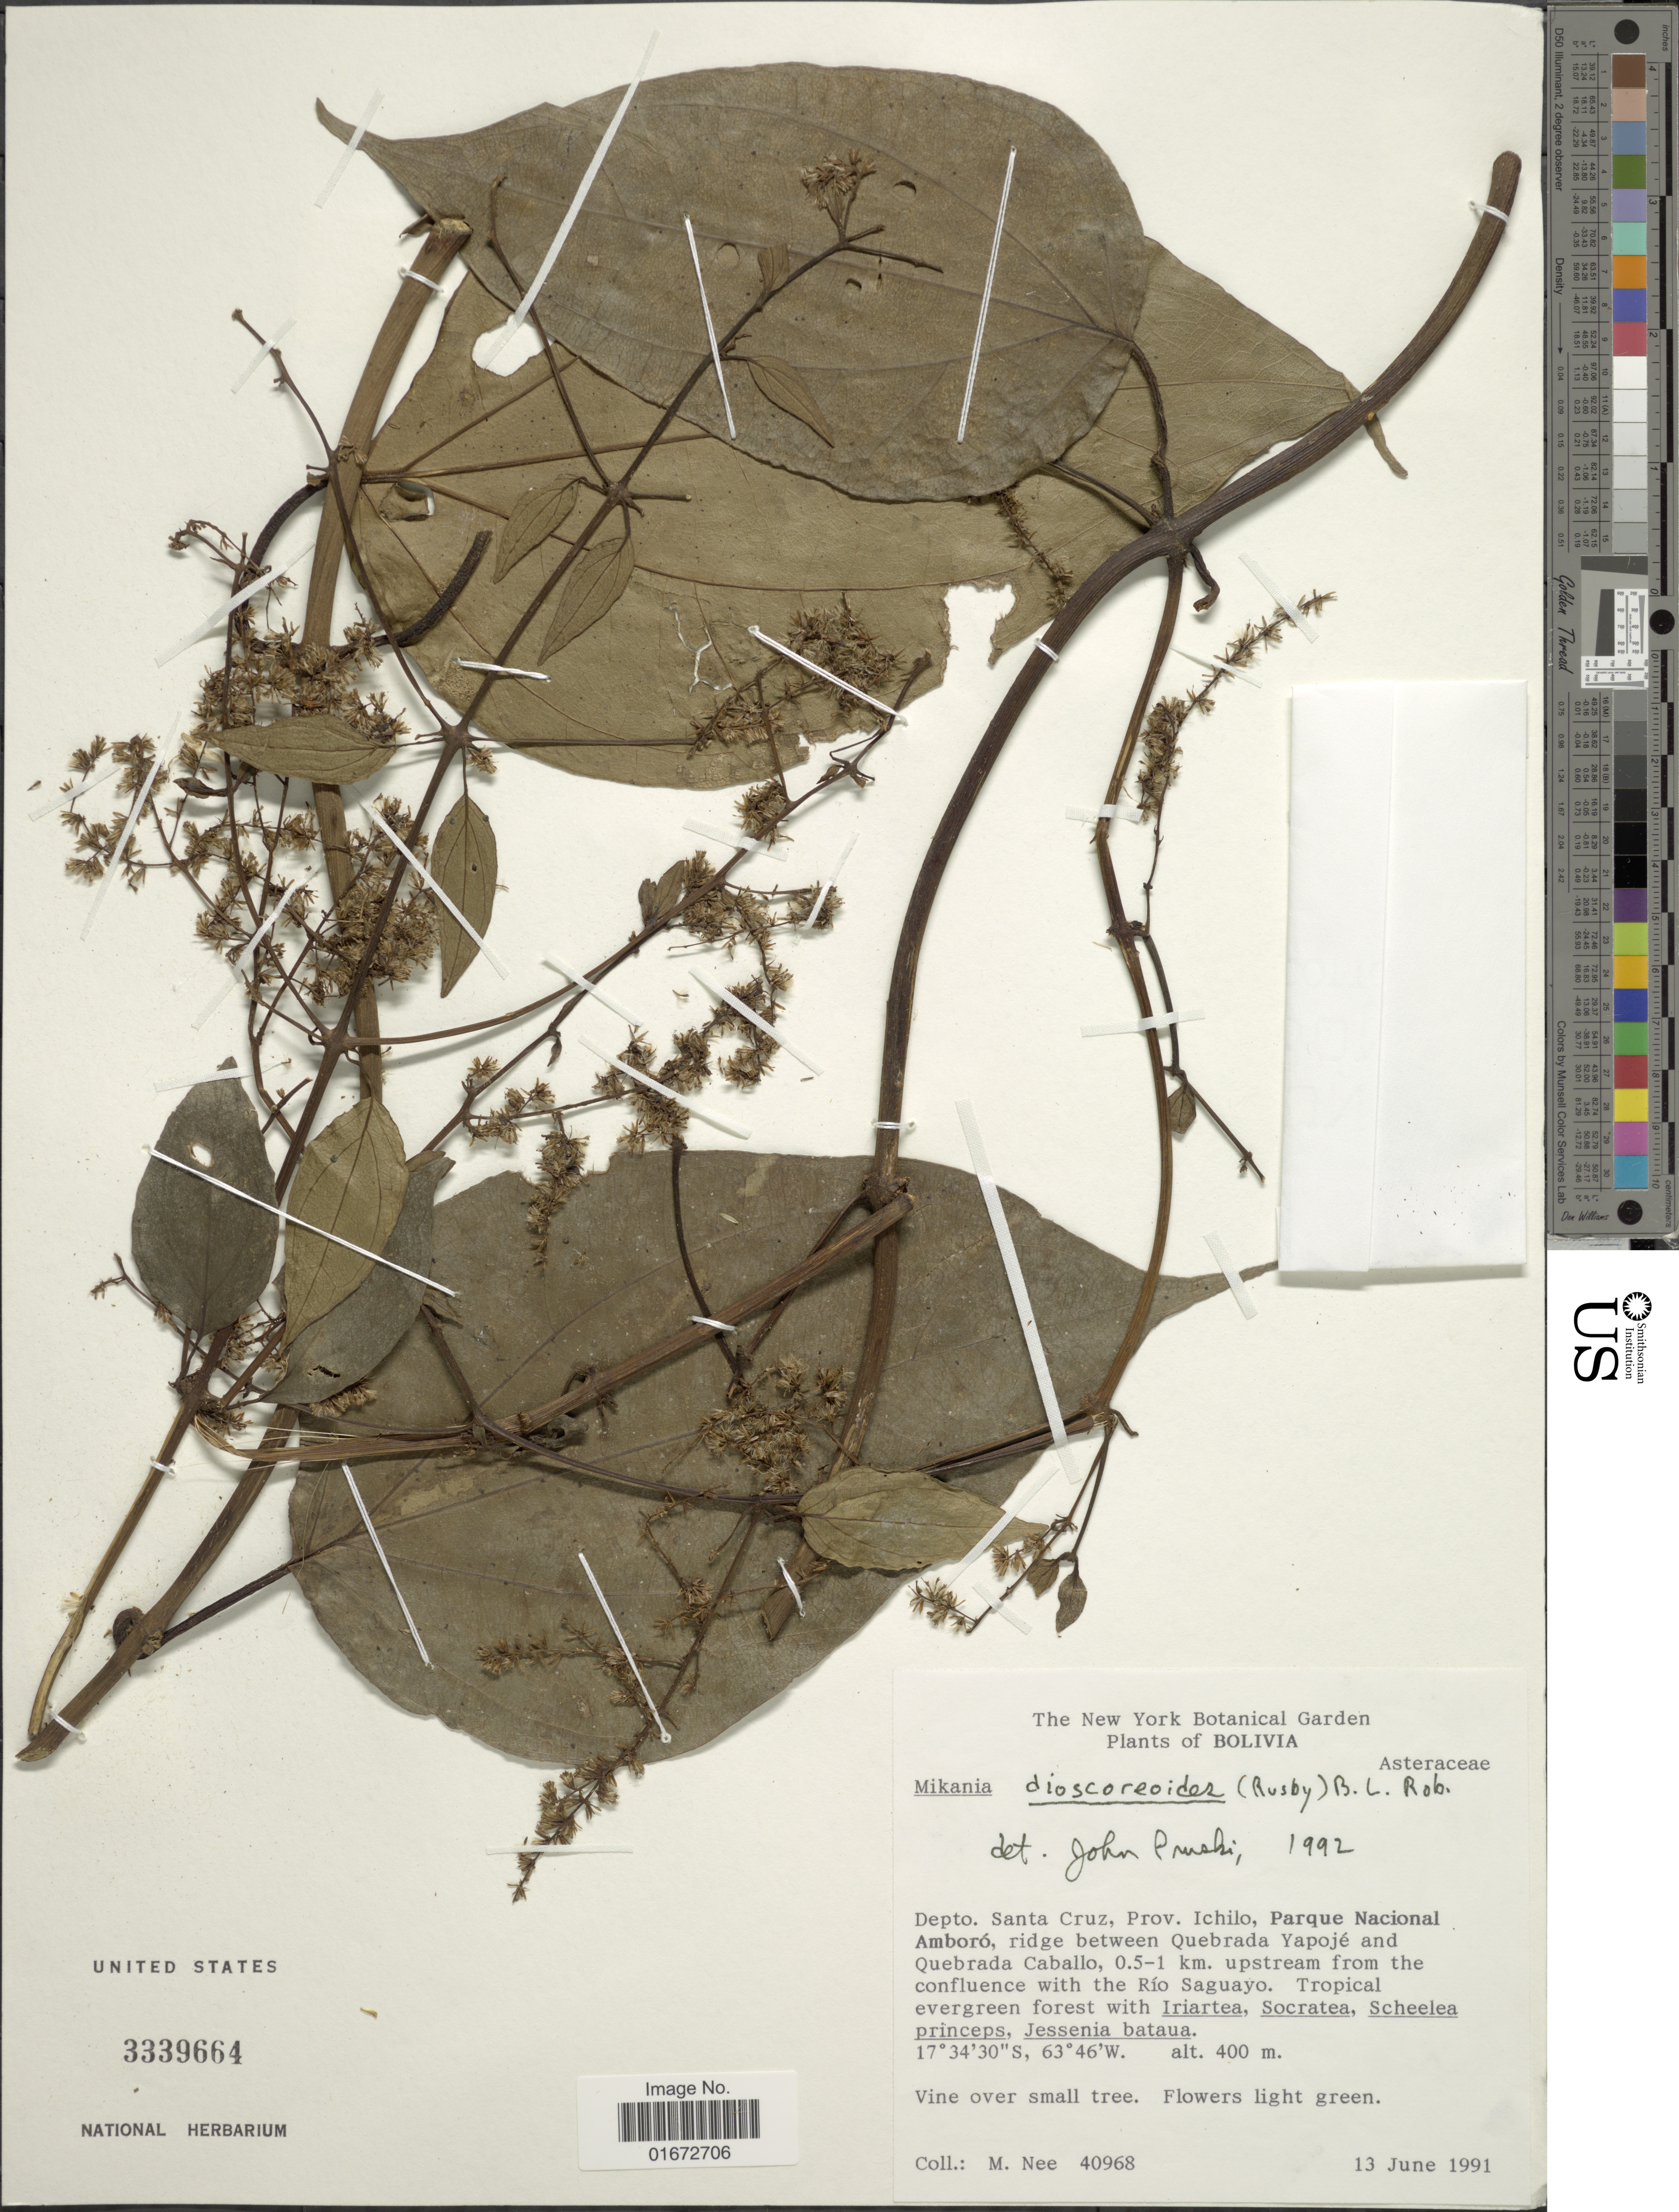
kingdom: Plantae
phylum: Tracheophyta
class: Magnoliopsida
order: Asterales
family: Asteraceae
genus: Mikania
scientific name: Mikania dioscoreoides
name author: (Rusby) B.L. Rob.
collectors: M. Nee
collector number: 40968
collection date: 1991-06-13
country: Bolivia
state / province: Santa Cruz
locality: Depto. Santa Cruz, Prov. Ichilo, Parque Nacional Amboró, ridge between Quebrada Yapojé and Quebrada Caballo, 0.5-1 km. upstream from the confluence with the Rio Saguayo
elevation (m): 400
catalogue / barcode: US 3339664